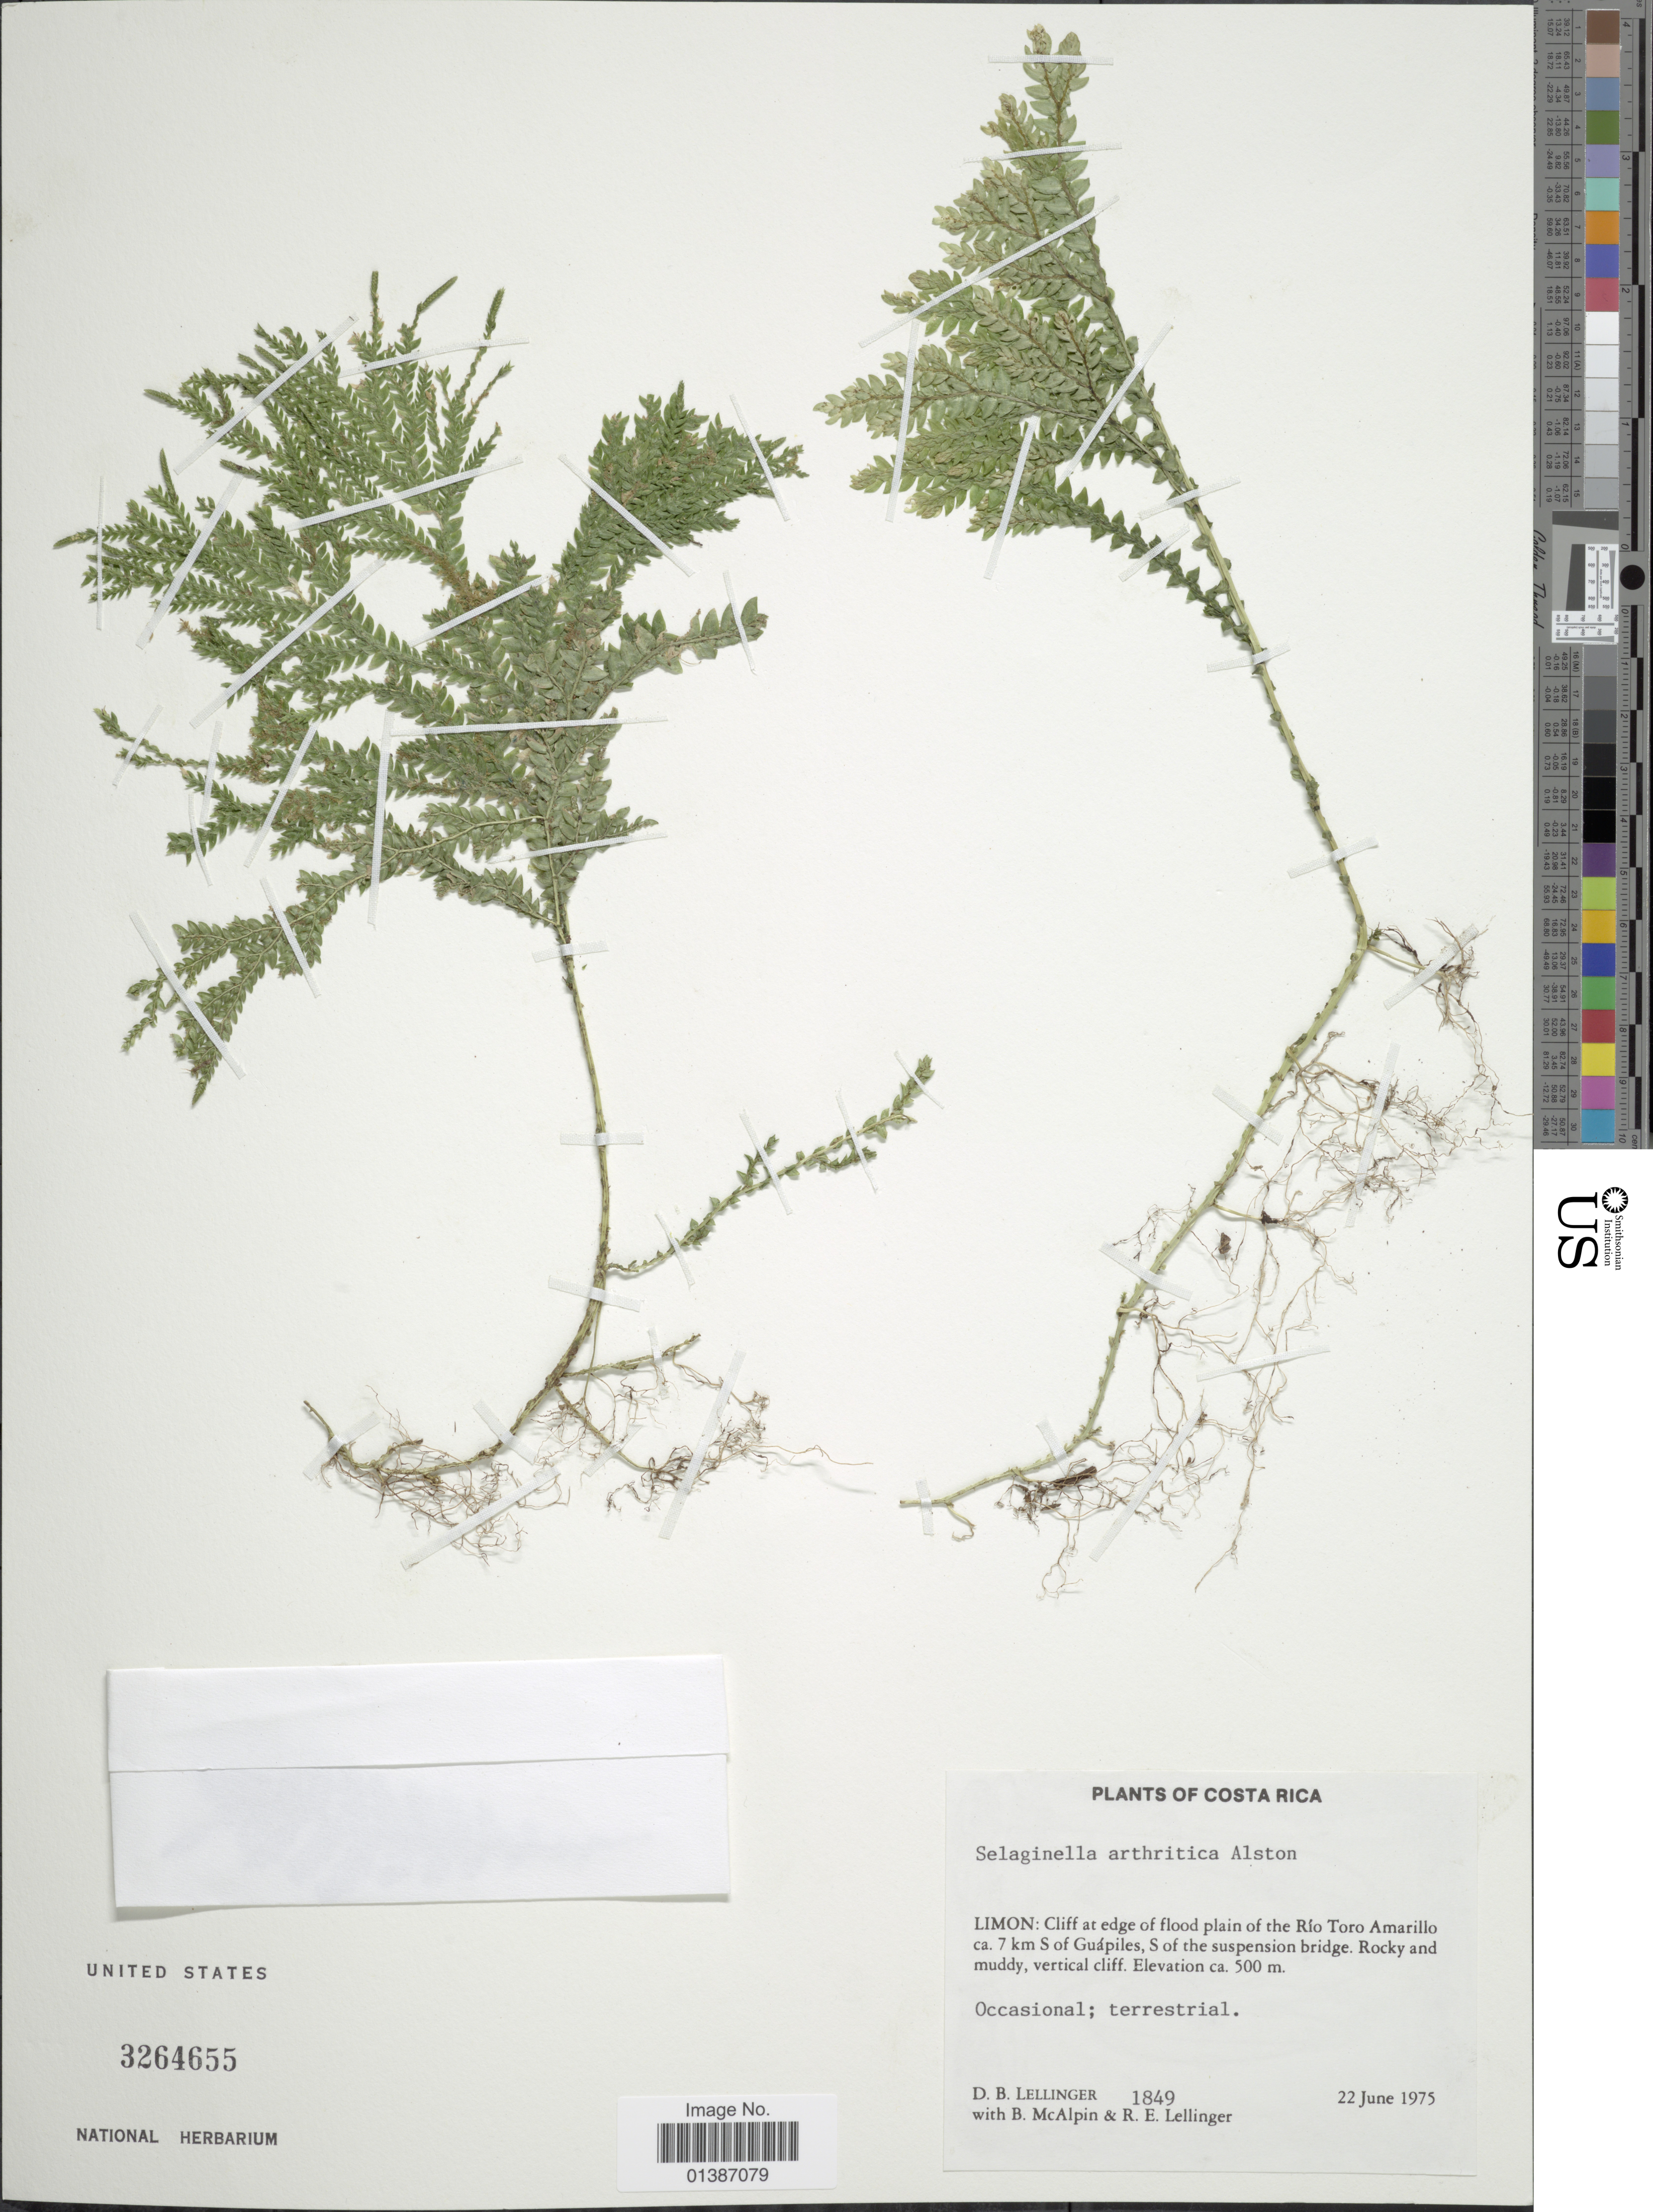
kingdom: Plantae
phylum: Tracheophyta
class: Lycopodiopsida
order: Selaginellales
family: Selaginellaceae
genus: Selaginella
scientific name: Selaginella arthritica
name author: Alston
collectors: D. B. Lellinger, B. Mcalpin & R. E. Lellinger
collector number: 1849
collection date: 1975-06-22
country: Costa Rica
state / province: Limón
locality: Limon: Cliff at edge of flood plain of the Río Toro Amarillo ca. 7 km S of Guápiles, S of the suspension bridge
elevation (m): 500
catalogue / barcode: US 3264655